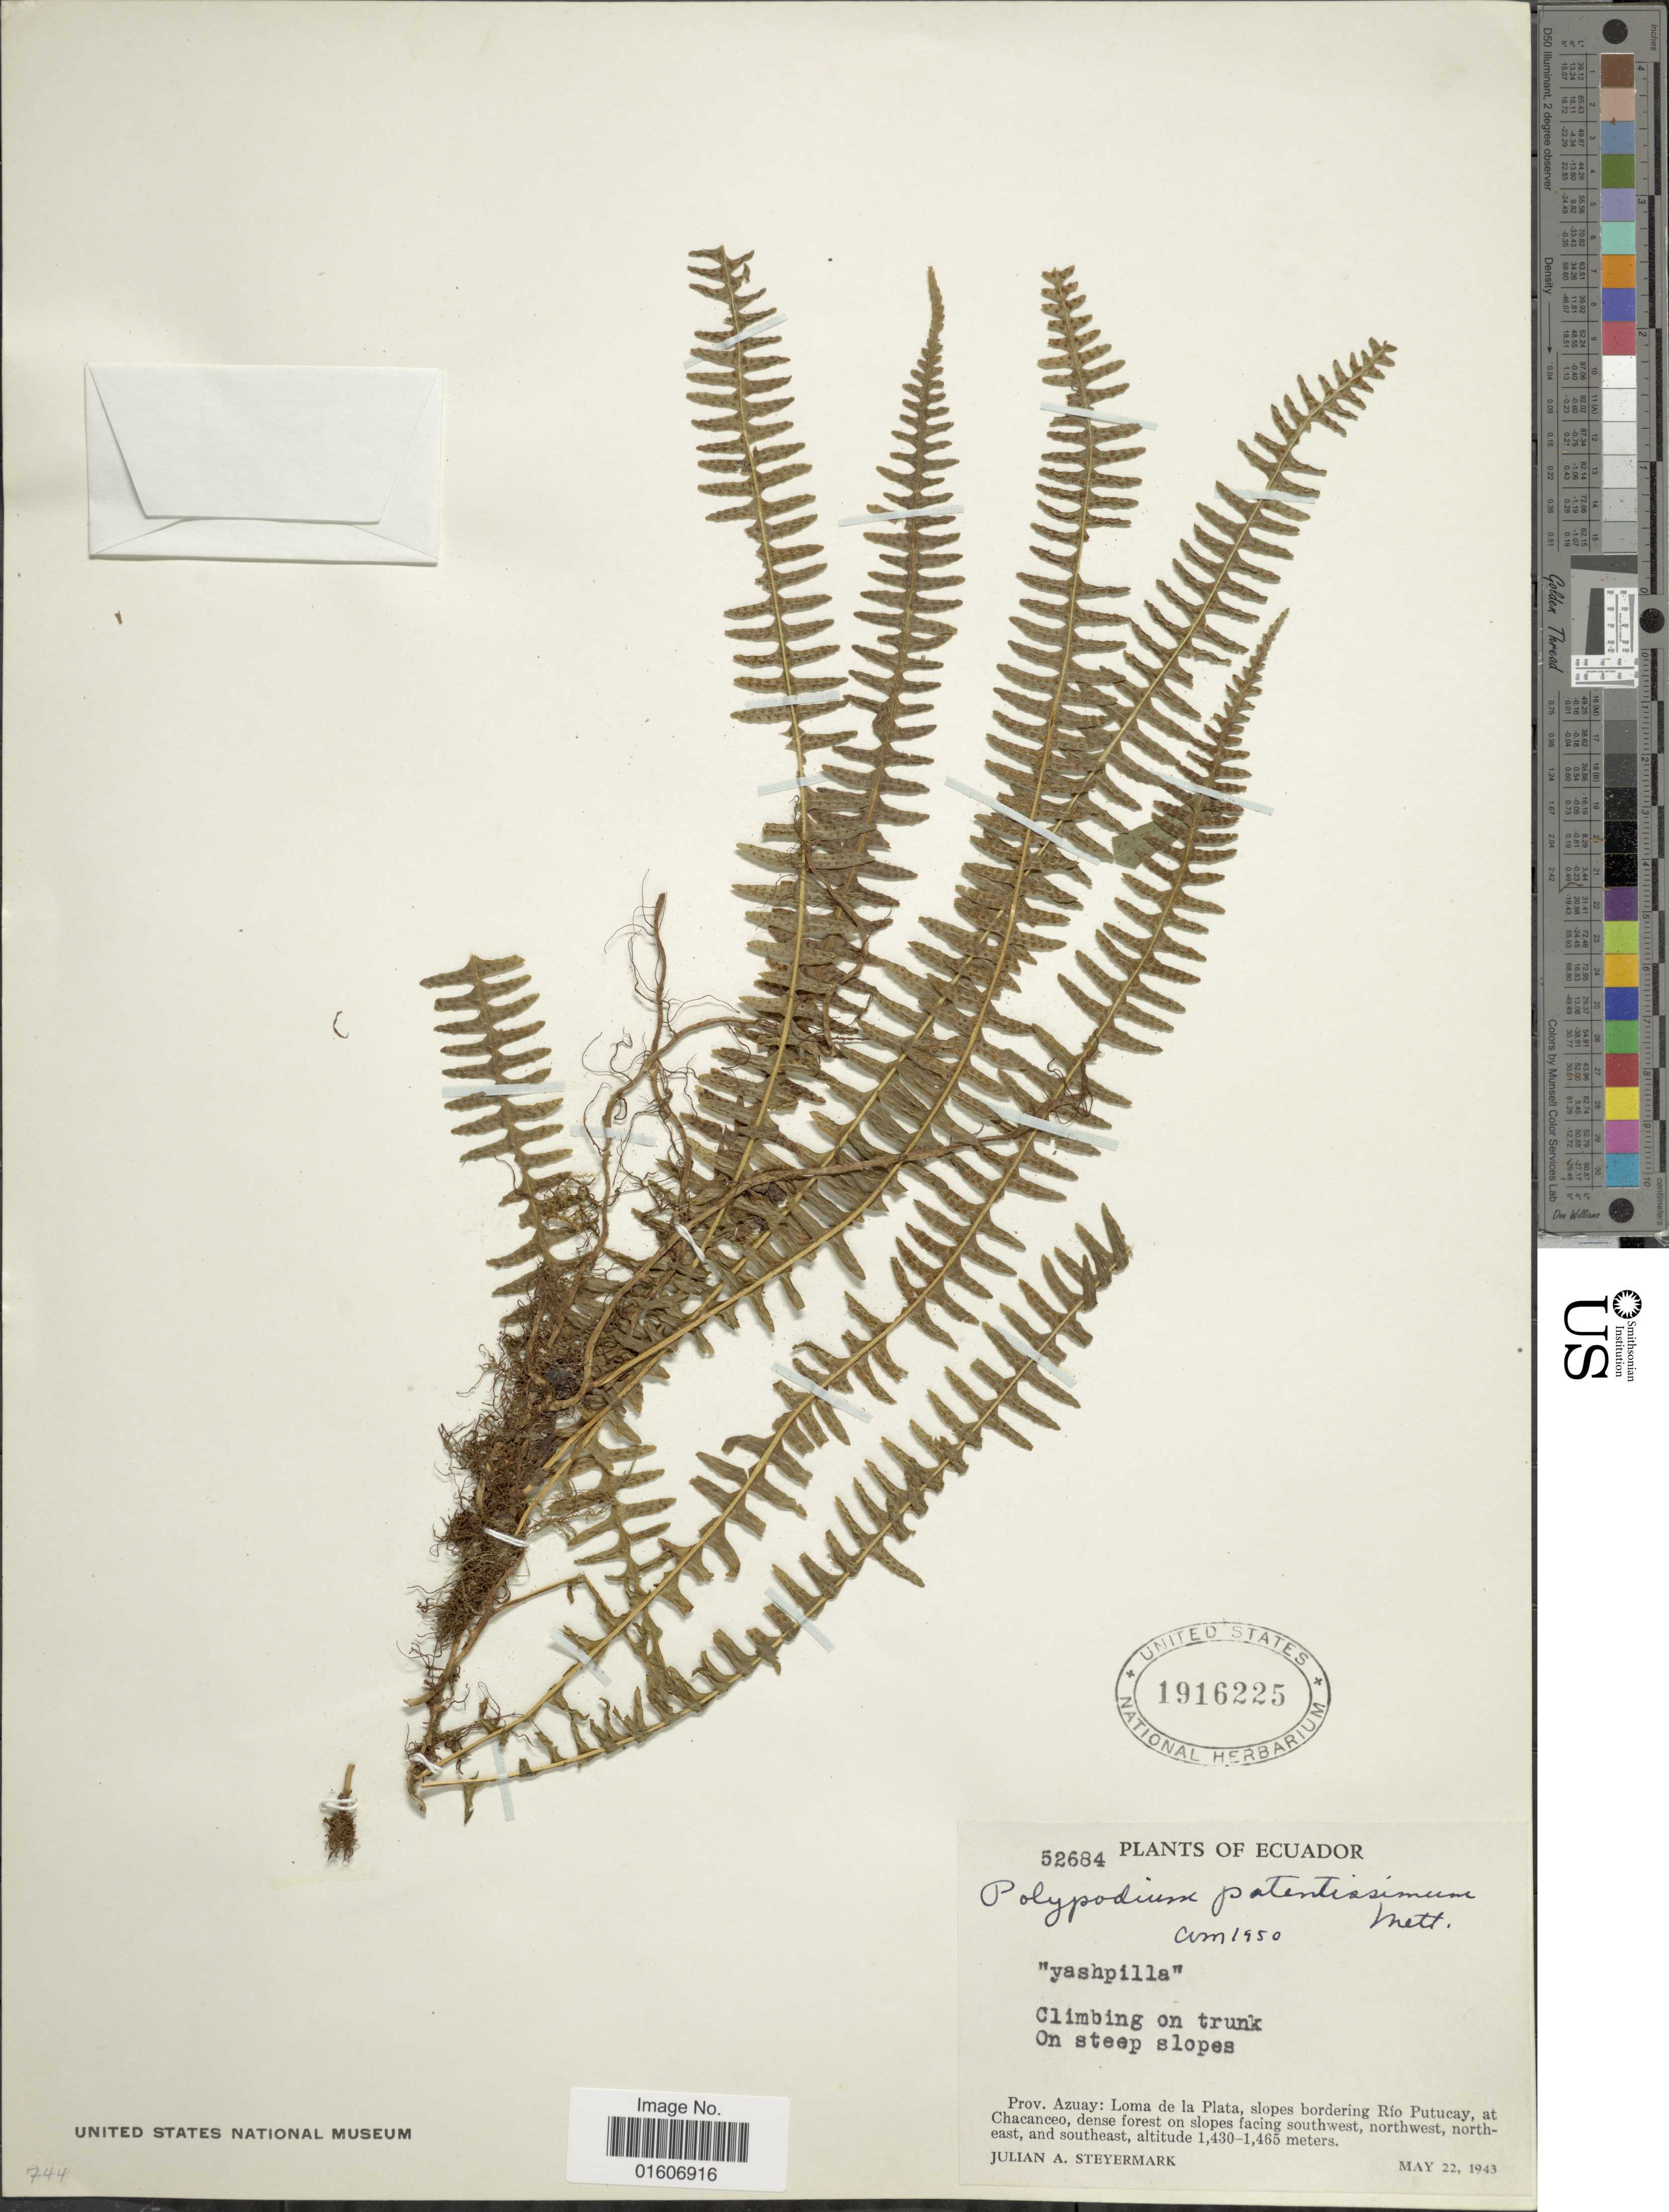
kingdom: Plantae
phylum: Tracheophyta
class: Polypodiopsida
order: Polypodiales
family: Polypodiaceae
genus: Serpocaulon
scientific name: Serpocaulon patentissimum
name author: (Mett. ex Kuhn) A.R. Sm.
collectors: J. Steyermark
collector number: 52684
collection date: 1943-05-22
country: Ecuador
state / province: Azuay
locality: Loma de la Plata, slopes bordering Río Putucay, at Chacanceo, dense forest on slopes facing southwest, northwest, northeast, and southeast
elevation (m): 1430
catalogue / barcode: US 1916225